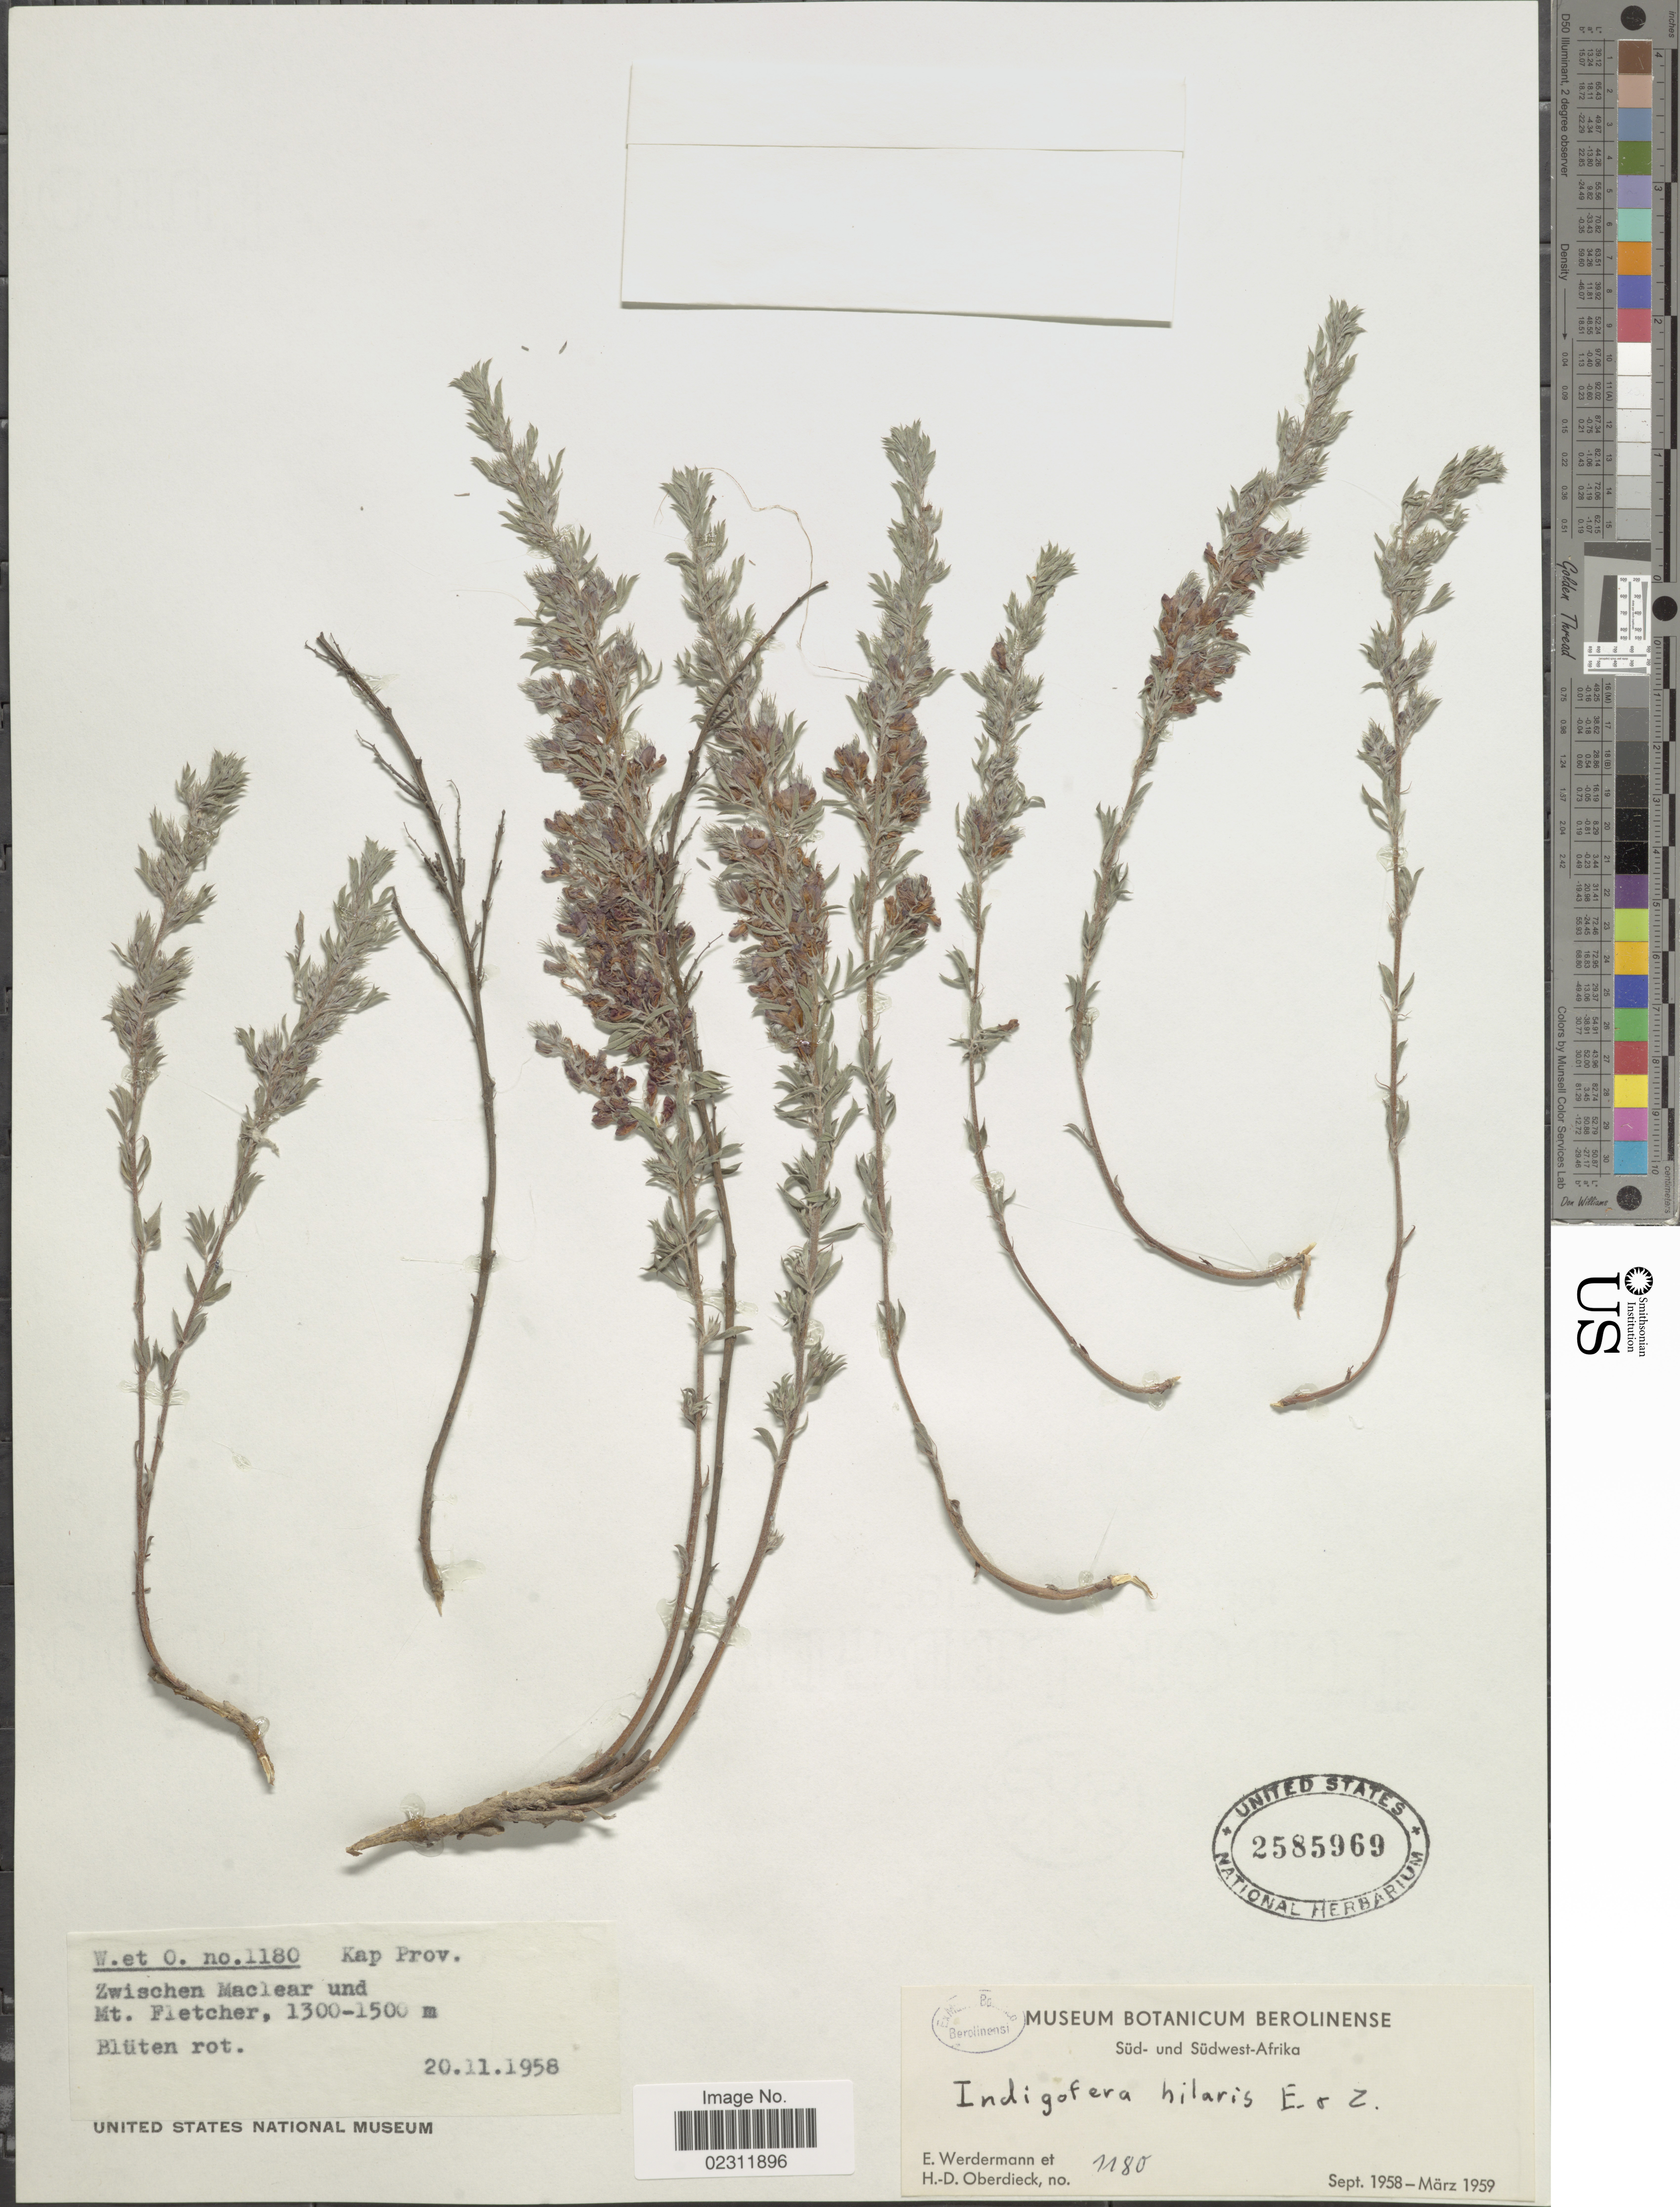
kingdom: Plantae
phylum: Tracheophyta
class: Magnoliopsida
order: Fabales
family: Fabaceae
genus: Indigofera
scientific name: Indigofera hilaris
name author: Eckl. & Zeyh.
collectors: E. Werdermann & H. Oberdieck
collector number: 1180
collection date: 1958-11-20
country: South Africa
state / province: Eastern Cape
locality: Kap Prov., Zwischen Maclear und Mt. Fletcher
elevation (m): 1300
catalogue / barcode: US 2585969